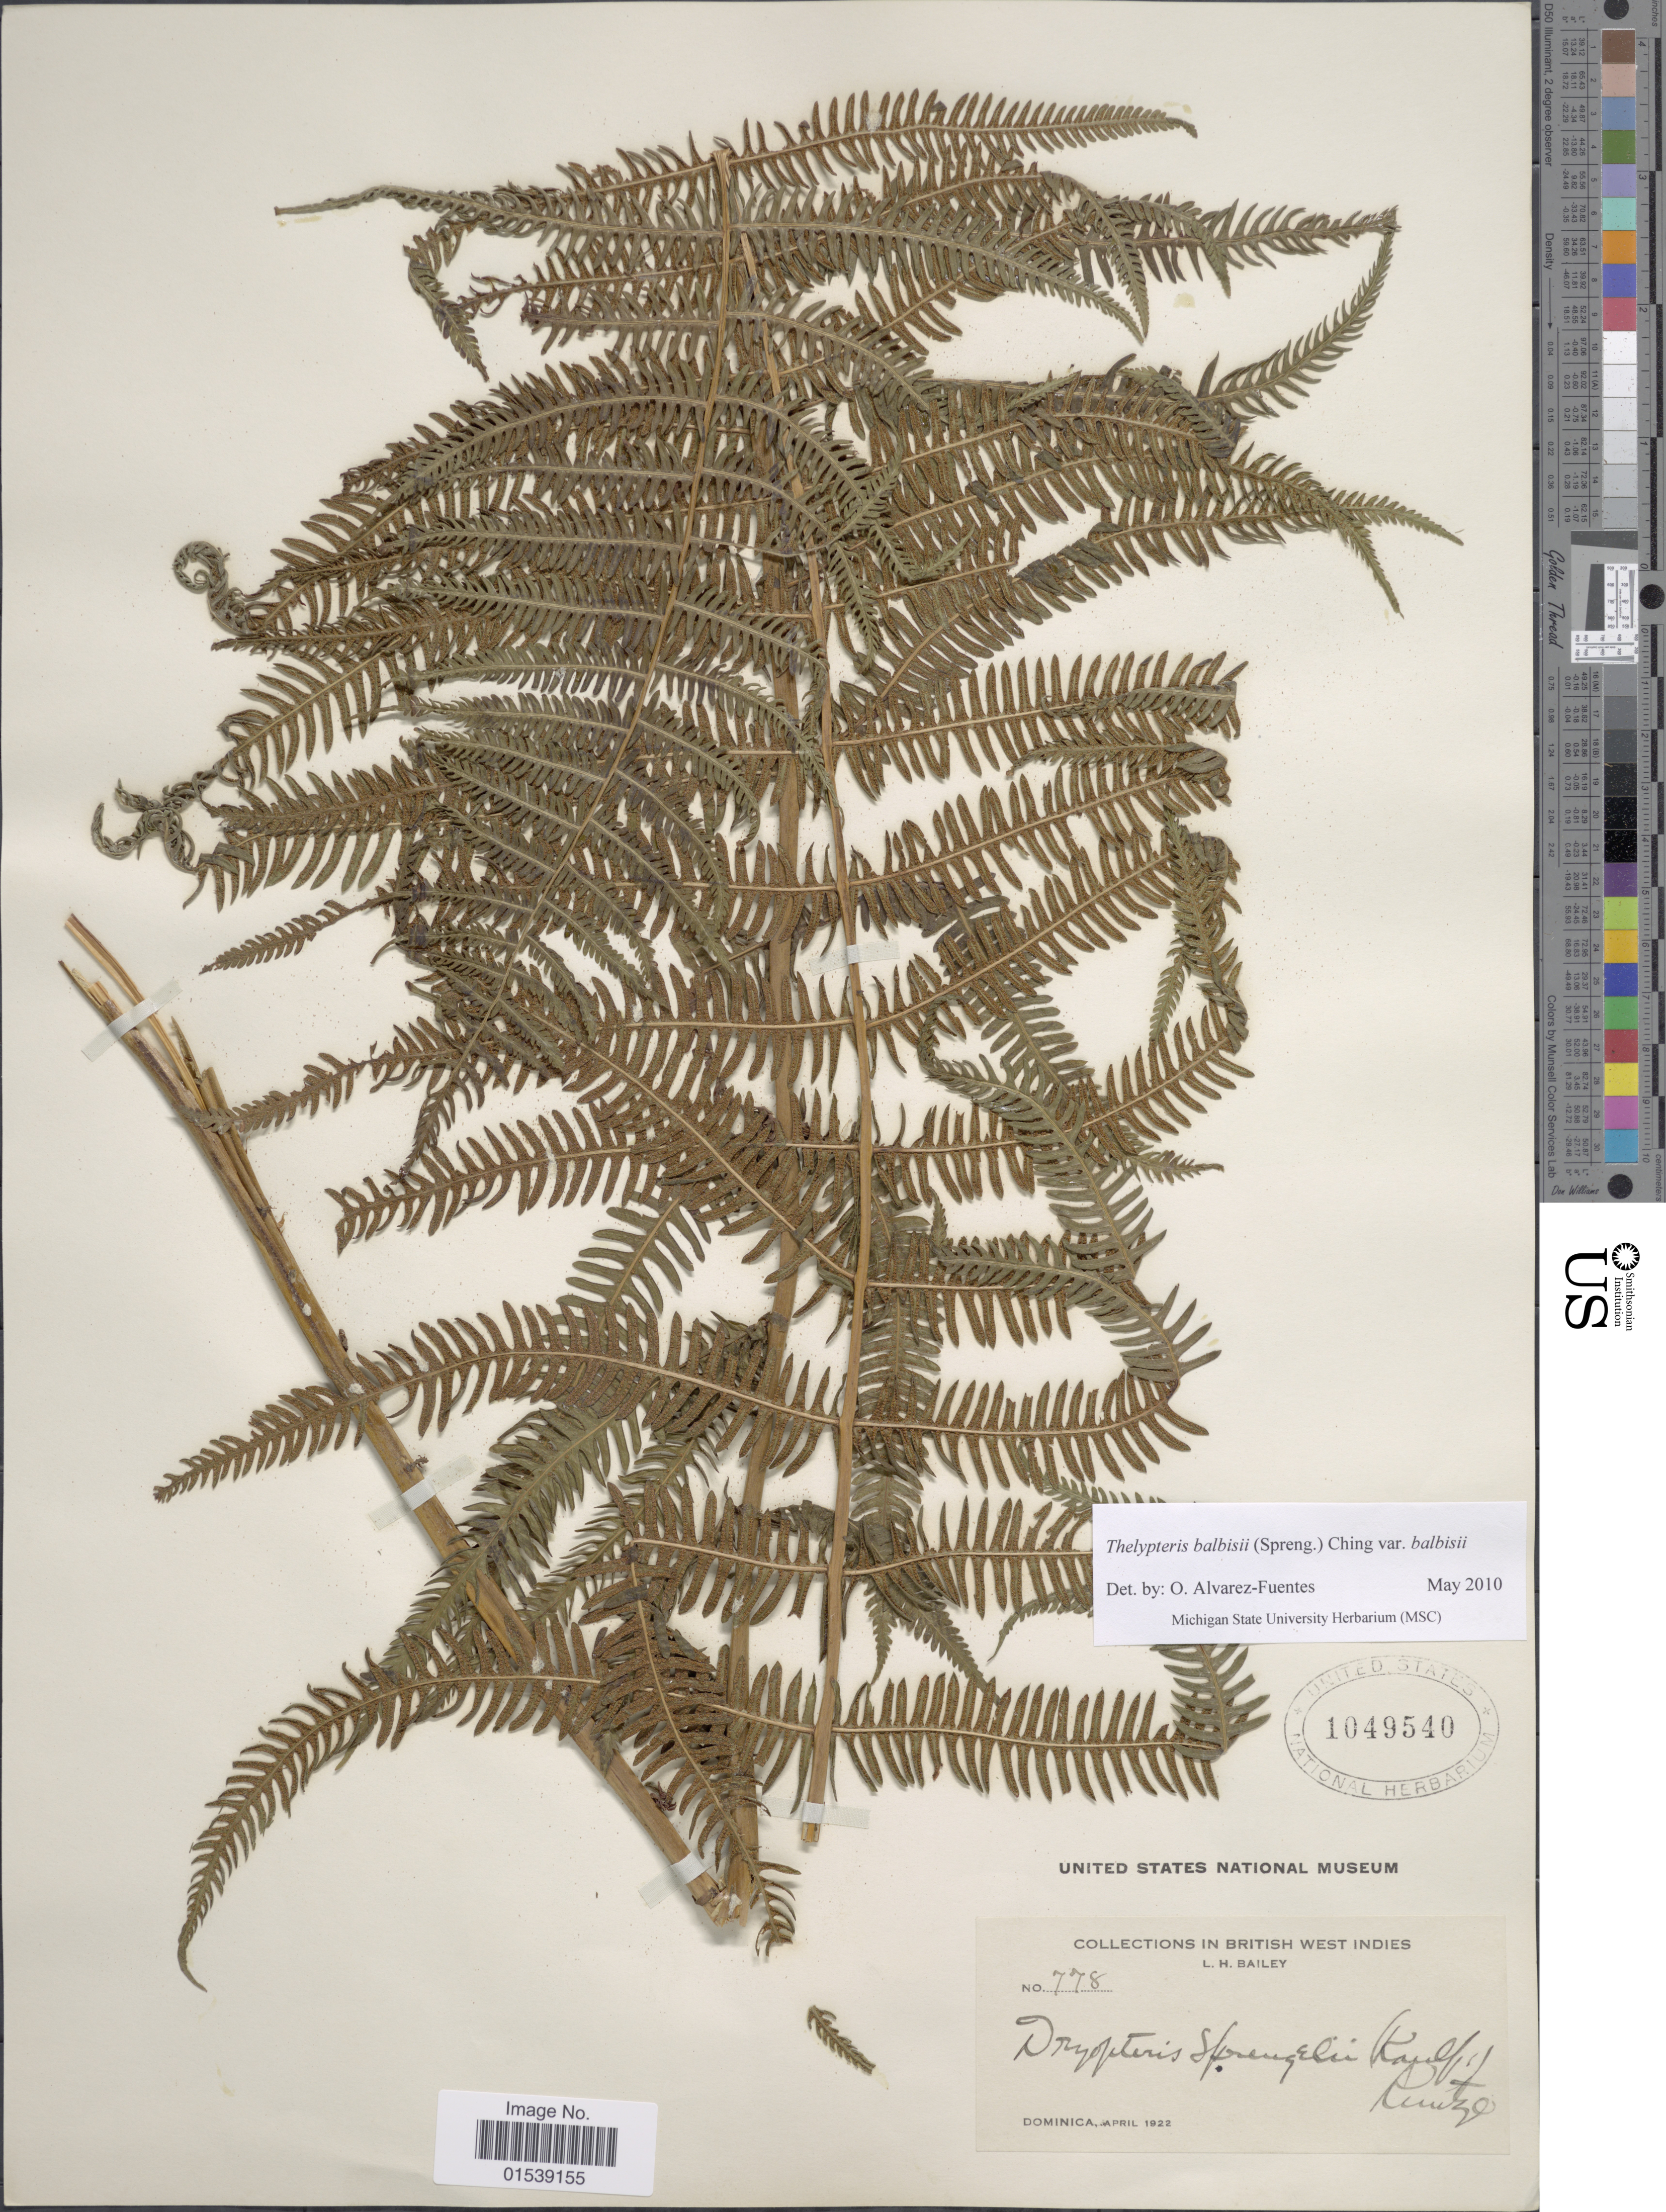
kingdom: Plantae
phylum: Tracheophyta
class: Polypodiopsida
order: Polypodiales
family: Thelypteridaceae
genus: Amauropelta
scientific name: Amauropelta balbisii (Spreng.) comb. nov., ined. 2015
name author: (Spreng.)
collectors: L. H. Bailey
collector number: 778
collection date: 1922-04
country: Dominica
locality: British West Indies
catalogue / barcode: US 1049540